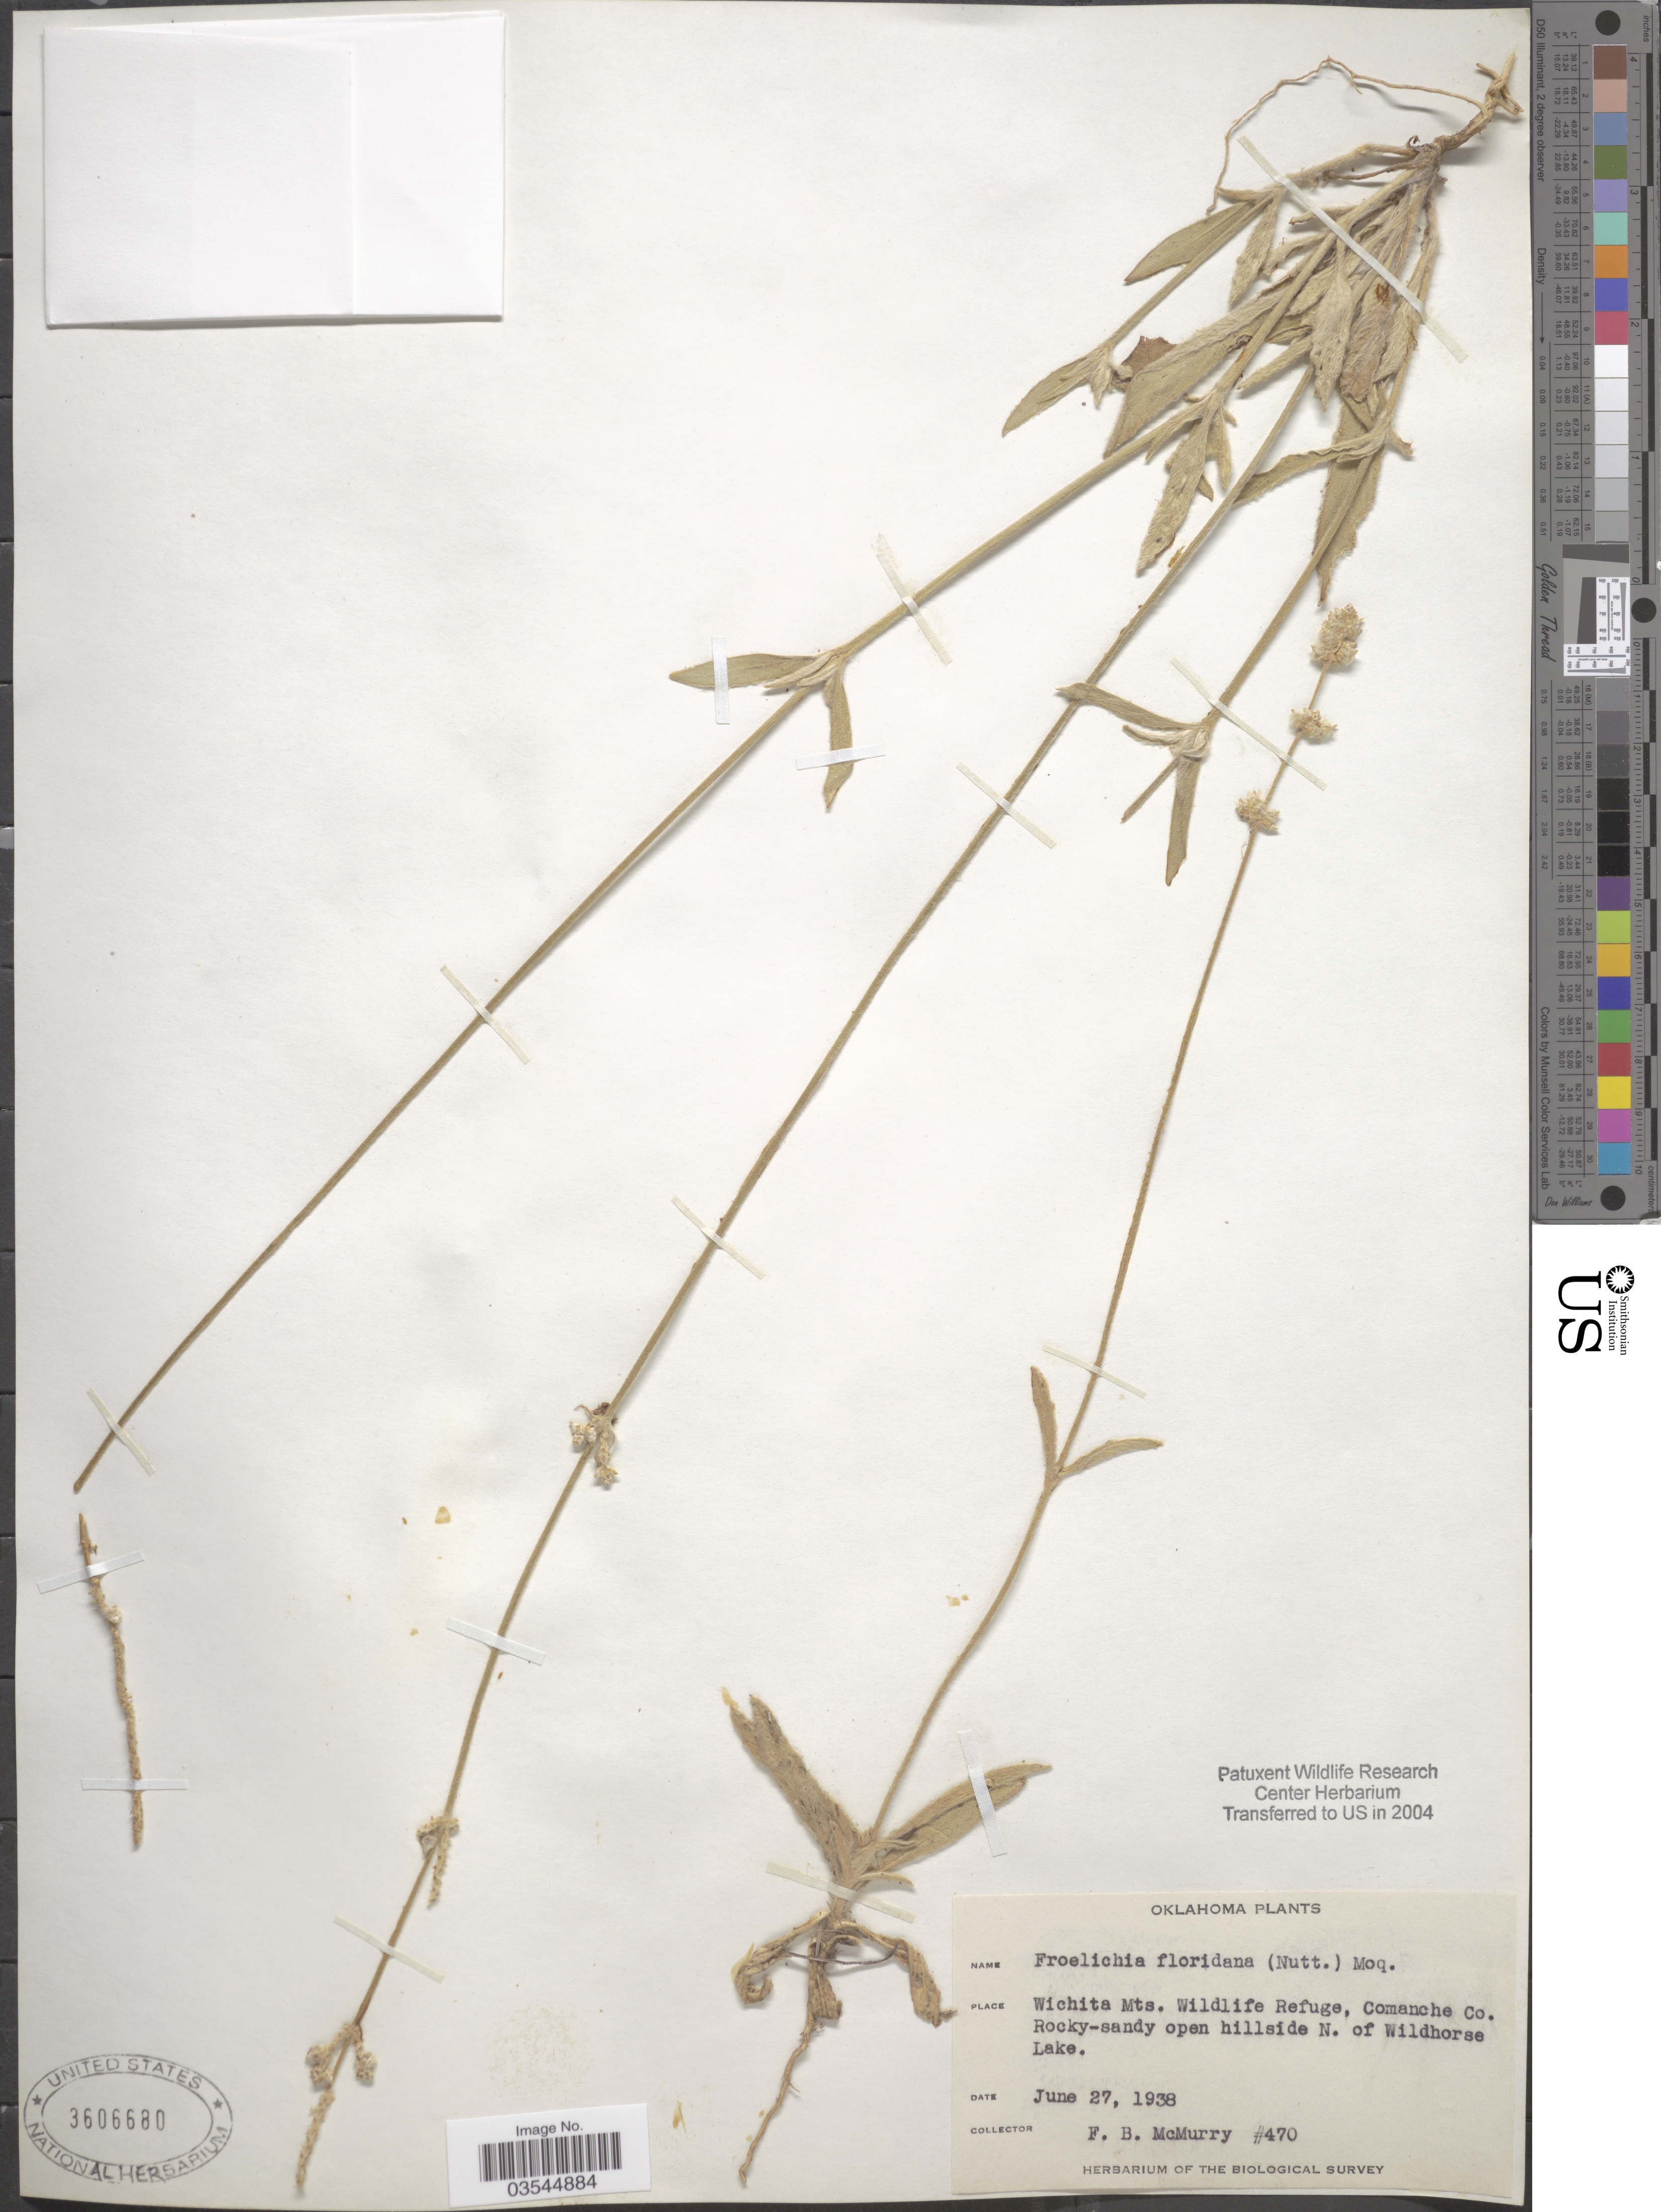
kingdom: Plantae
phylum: Tracheophyta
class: Magnoliopsida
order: Caryophyllales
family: Amaranthaceae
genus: Froelichia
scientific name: Froelichia floridana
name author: (Nutt.) Moq.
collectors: F. B. McMurry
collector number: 470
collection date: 1938-06-27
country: United States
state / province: Oklahoma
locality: Wichita Mts. Wildlife Refuge, Comanche Co. Hillside N. of Wildhorse Lake.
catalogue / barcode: US 3606680